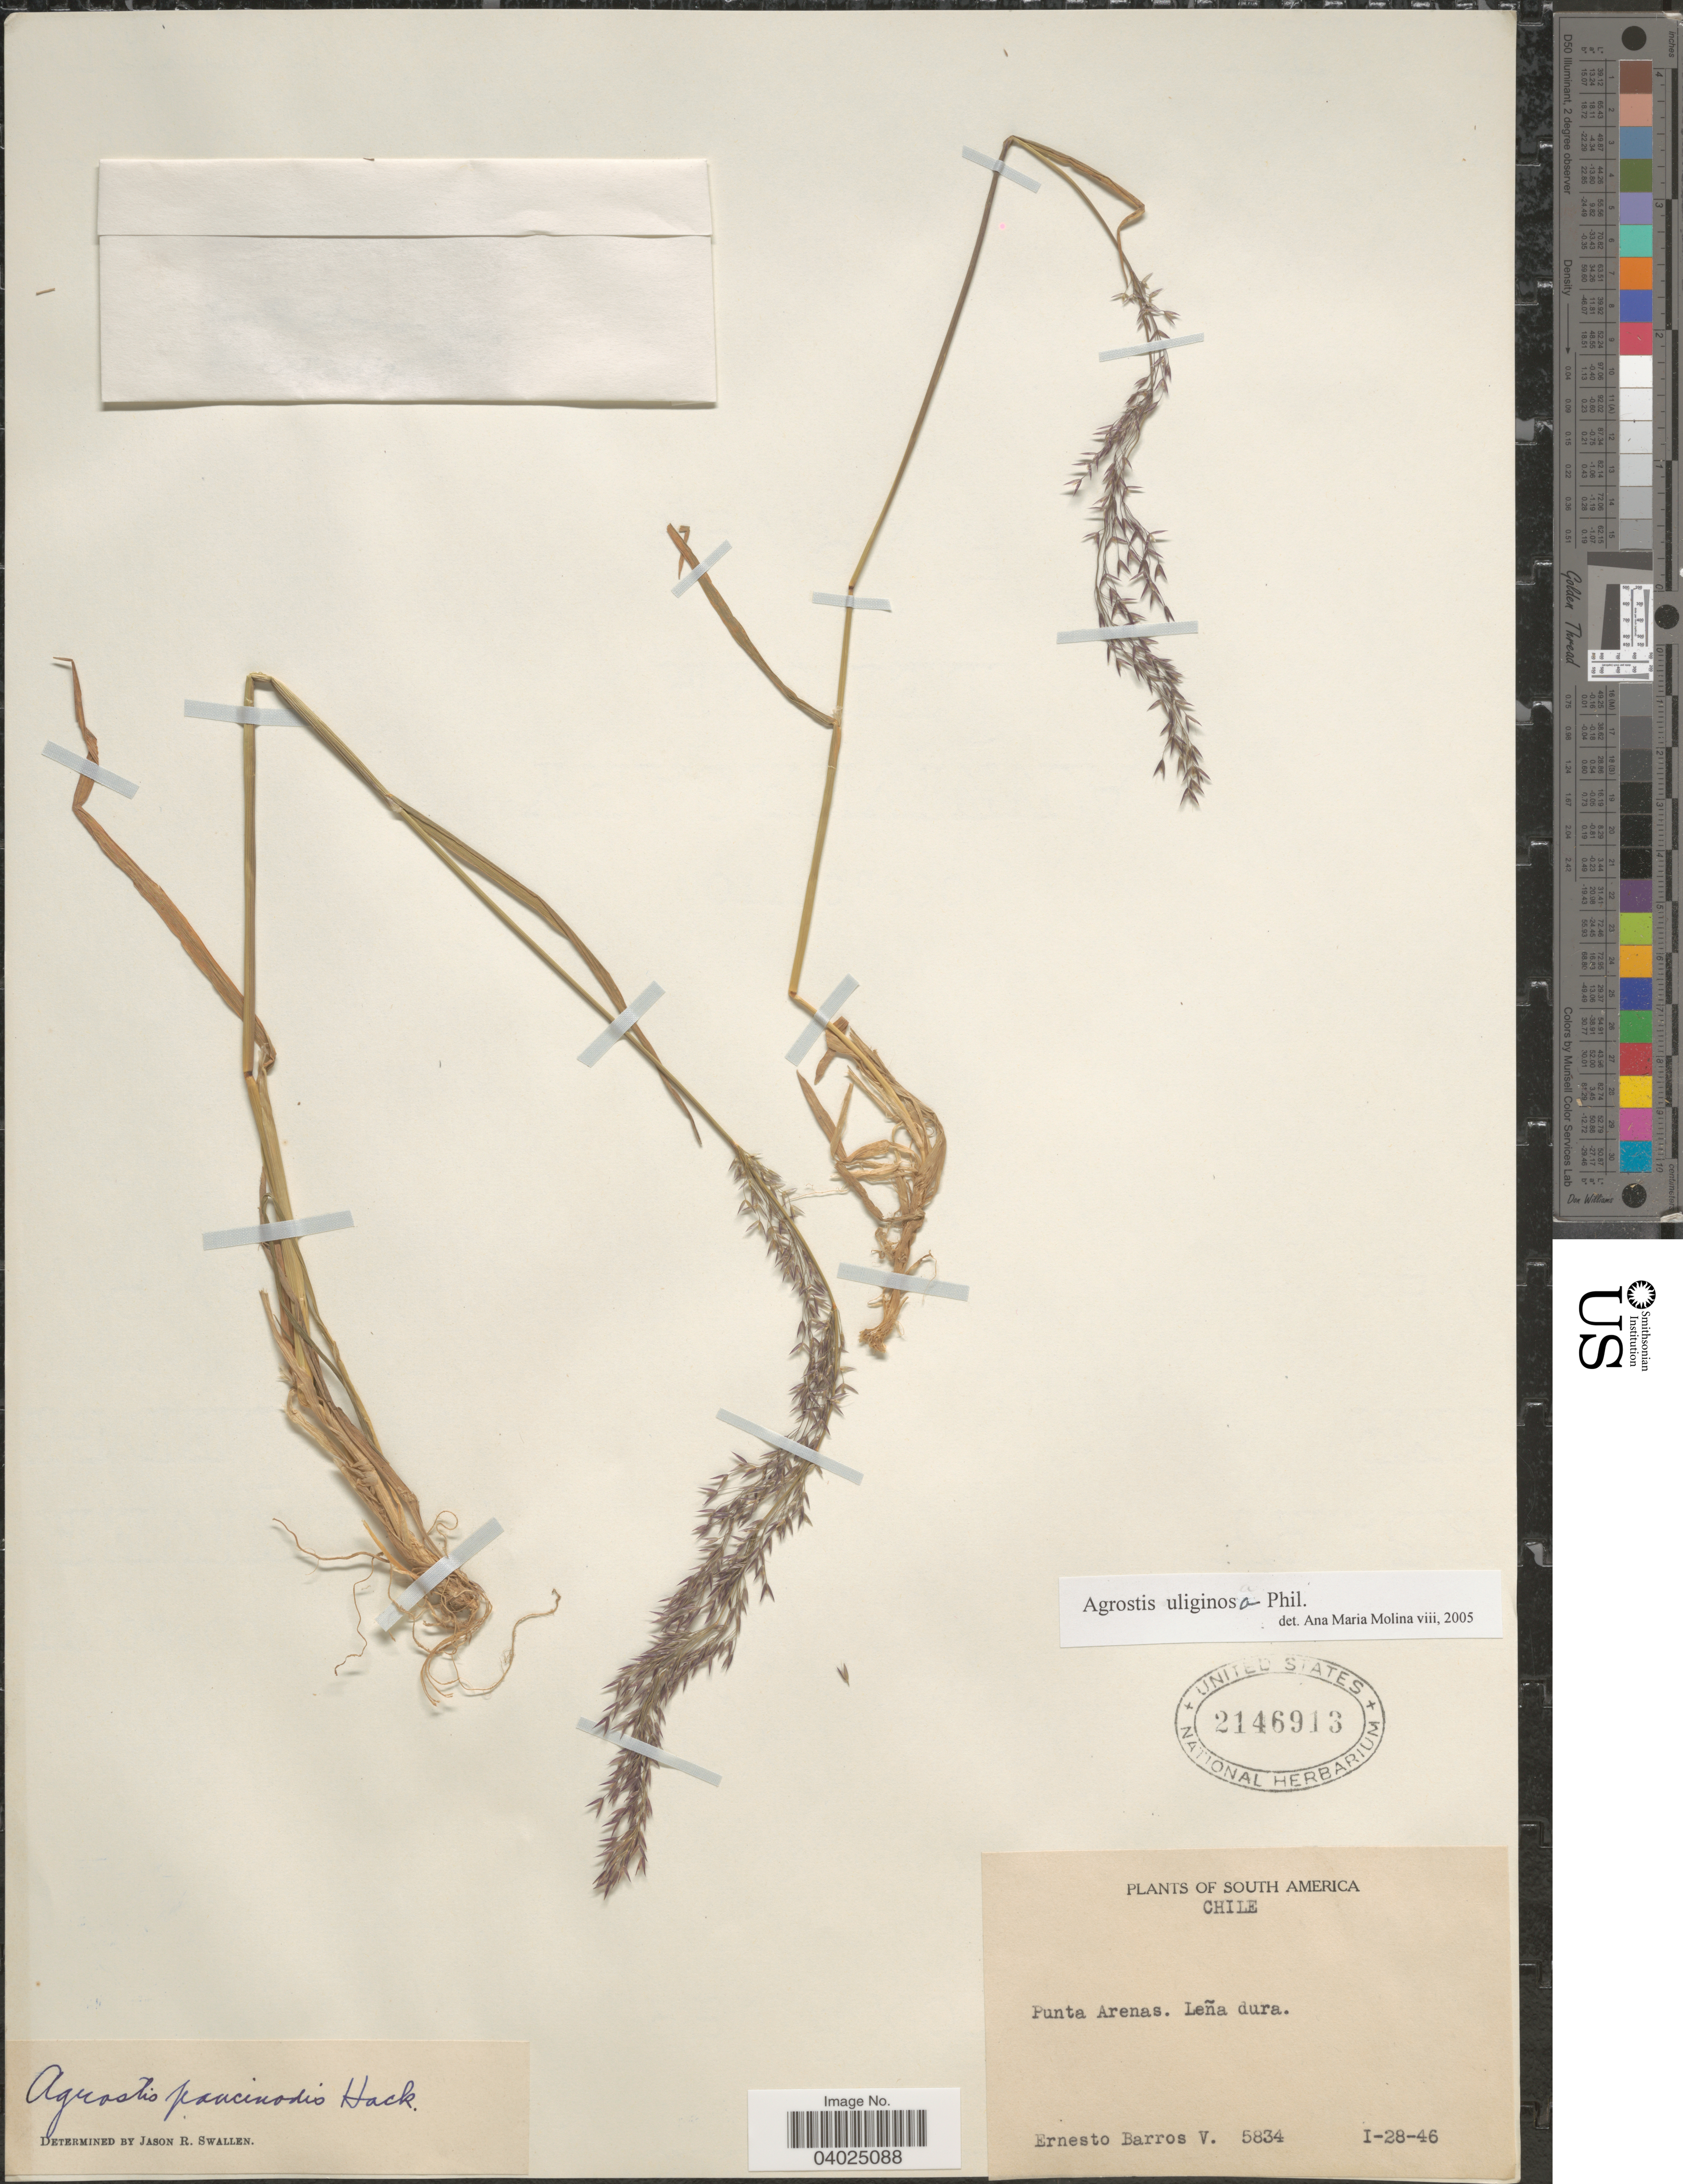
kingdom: Plantae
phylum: Tracheophyta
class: Liliopsida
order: Poales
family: Poaceae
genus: Agrostis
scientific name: Agrostis uliginosa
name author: Phil.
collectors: E. Barros V.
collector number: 5834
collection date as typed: Transcribed d/m/y: 28/1/46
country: Chile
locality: Punta Arenas. Leña dura.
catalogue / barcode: US 2146913